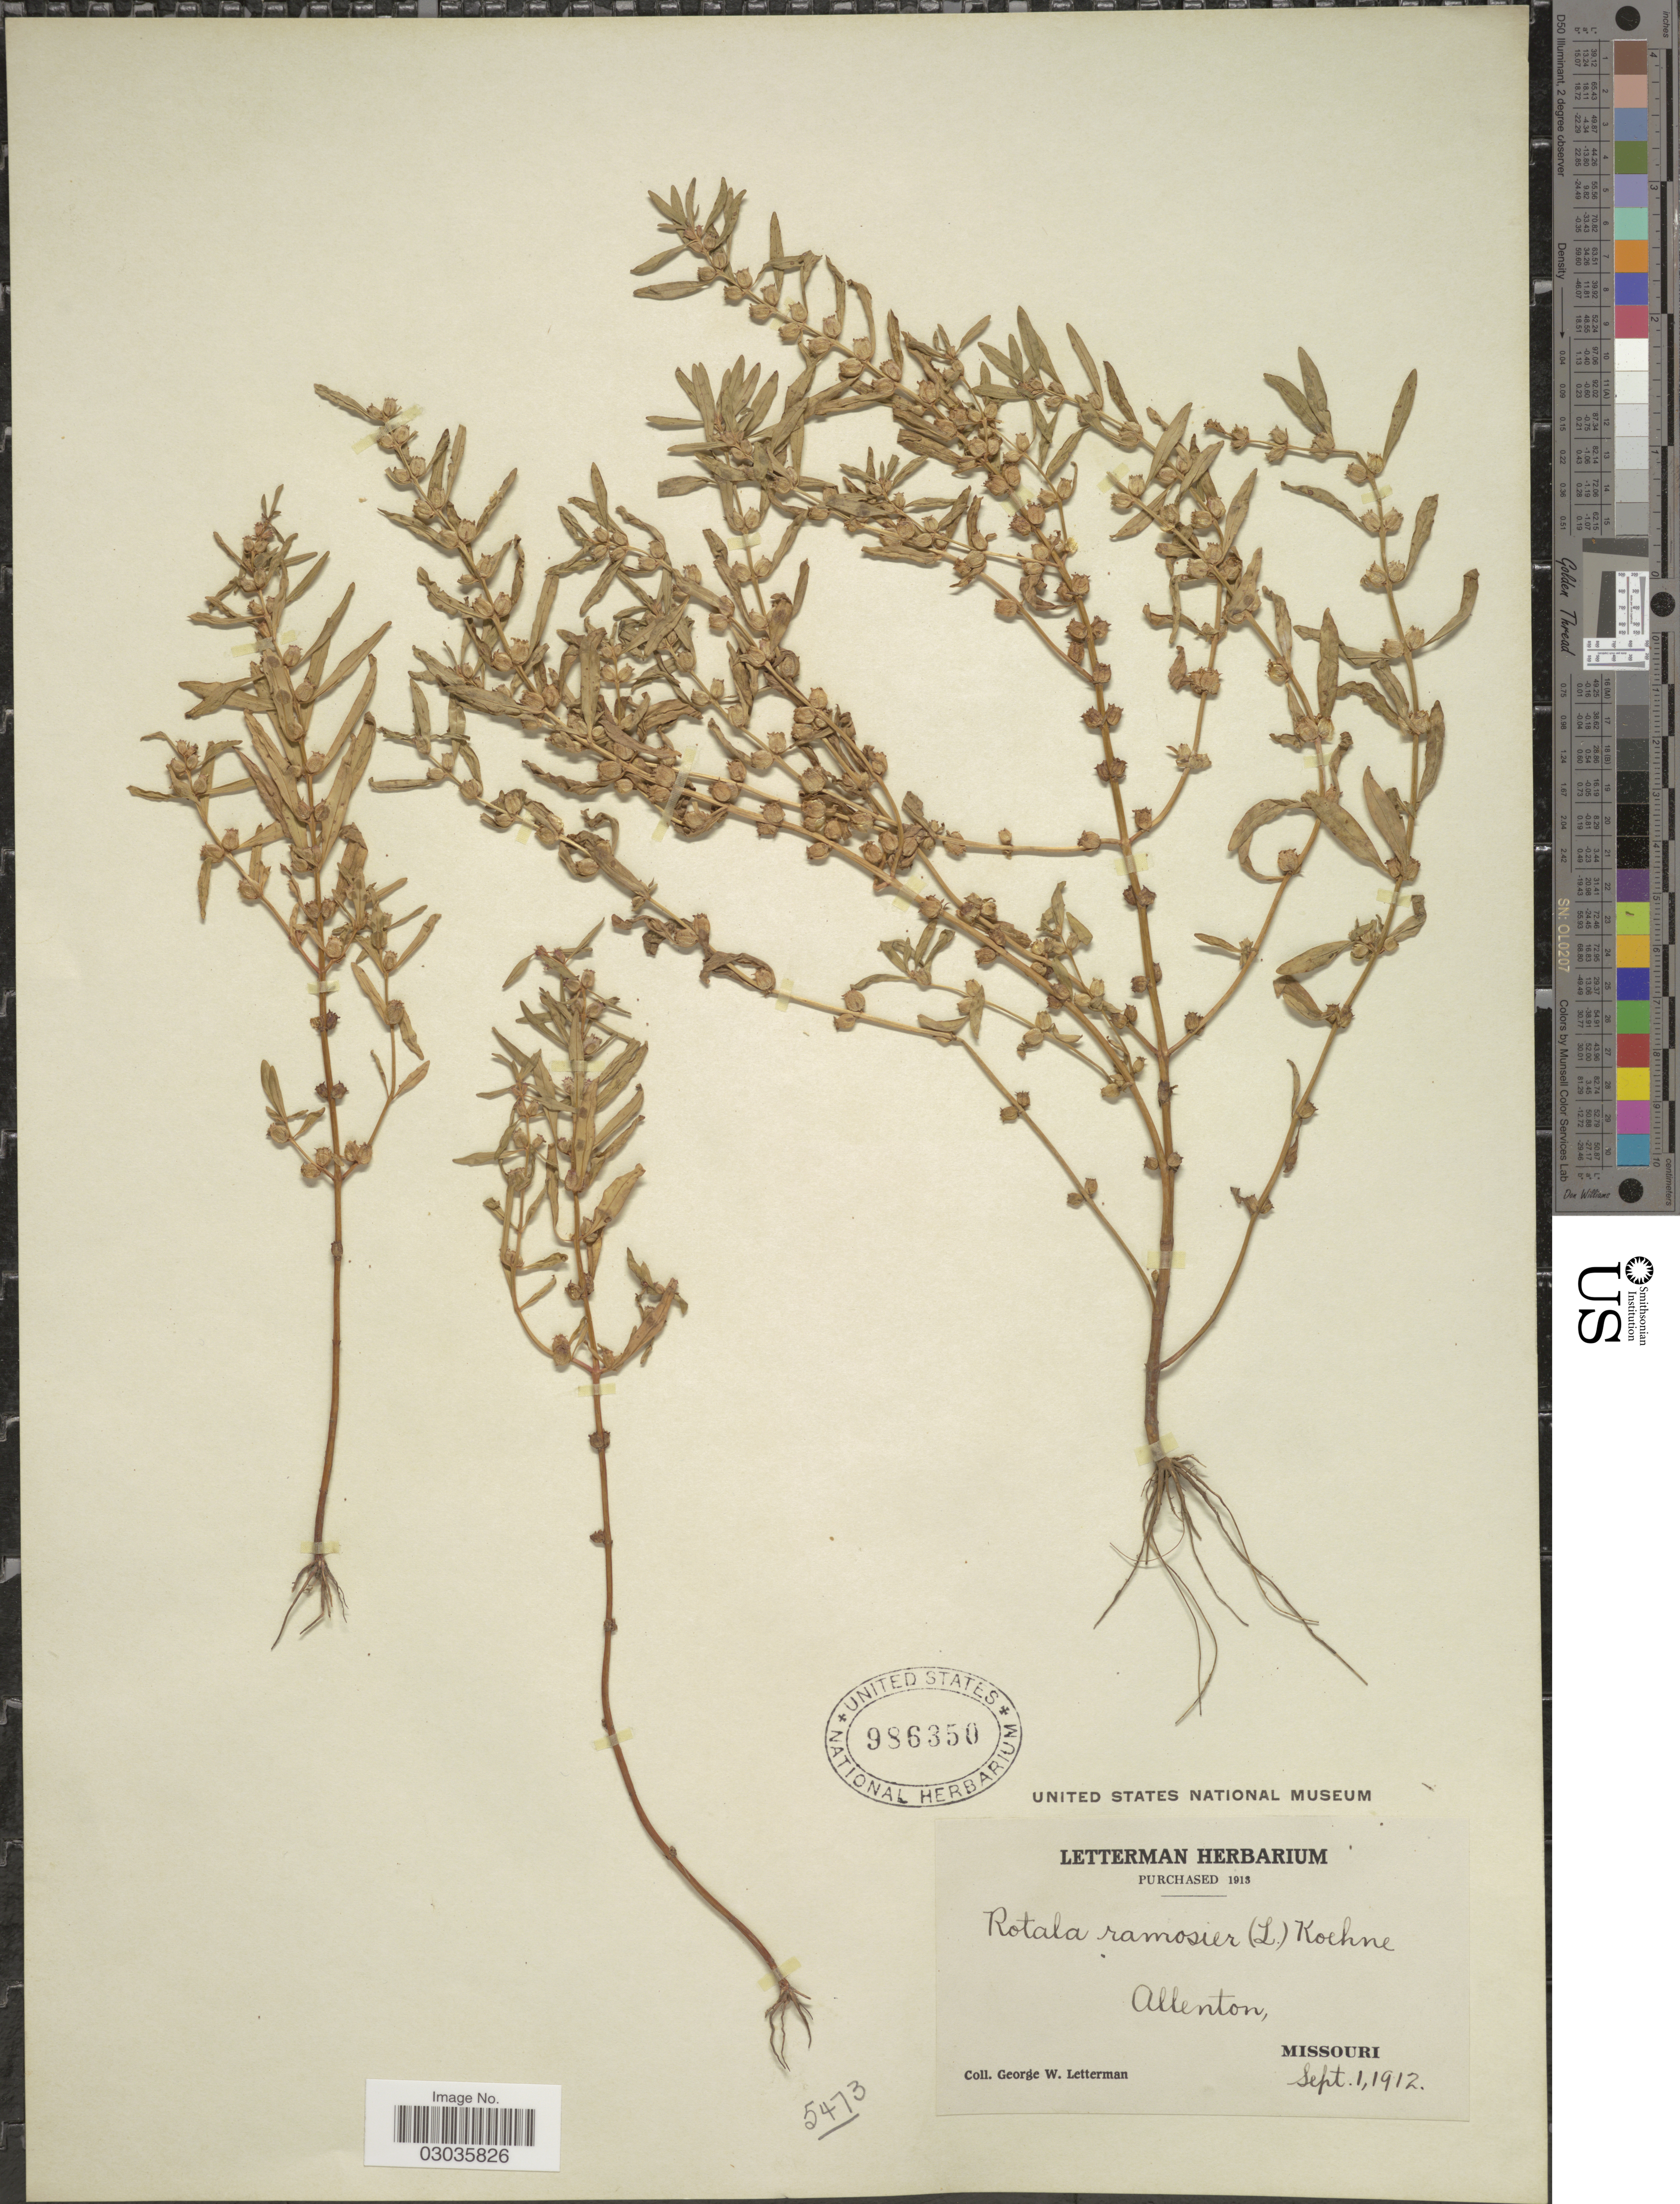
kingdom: Plantae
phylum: Tracheophyta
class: Magnoliopsida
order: Myrtales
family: Lythraceae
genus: Rotala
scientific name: Rotala ramosior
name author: (L.) Koehne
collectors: G. W. Letterman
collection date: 1912-09-01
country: United States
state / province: Missouri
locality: Allenton.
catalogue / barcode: US 986350